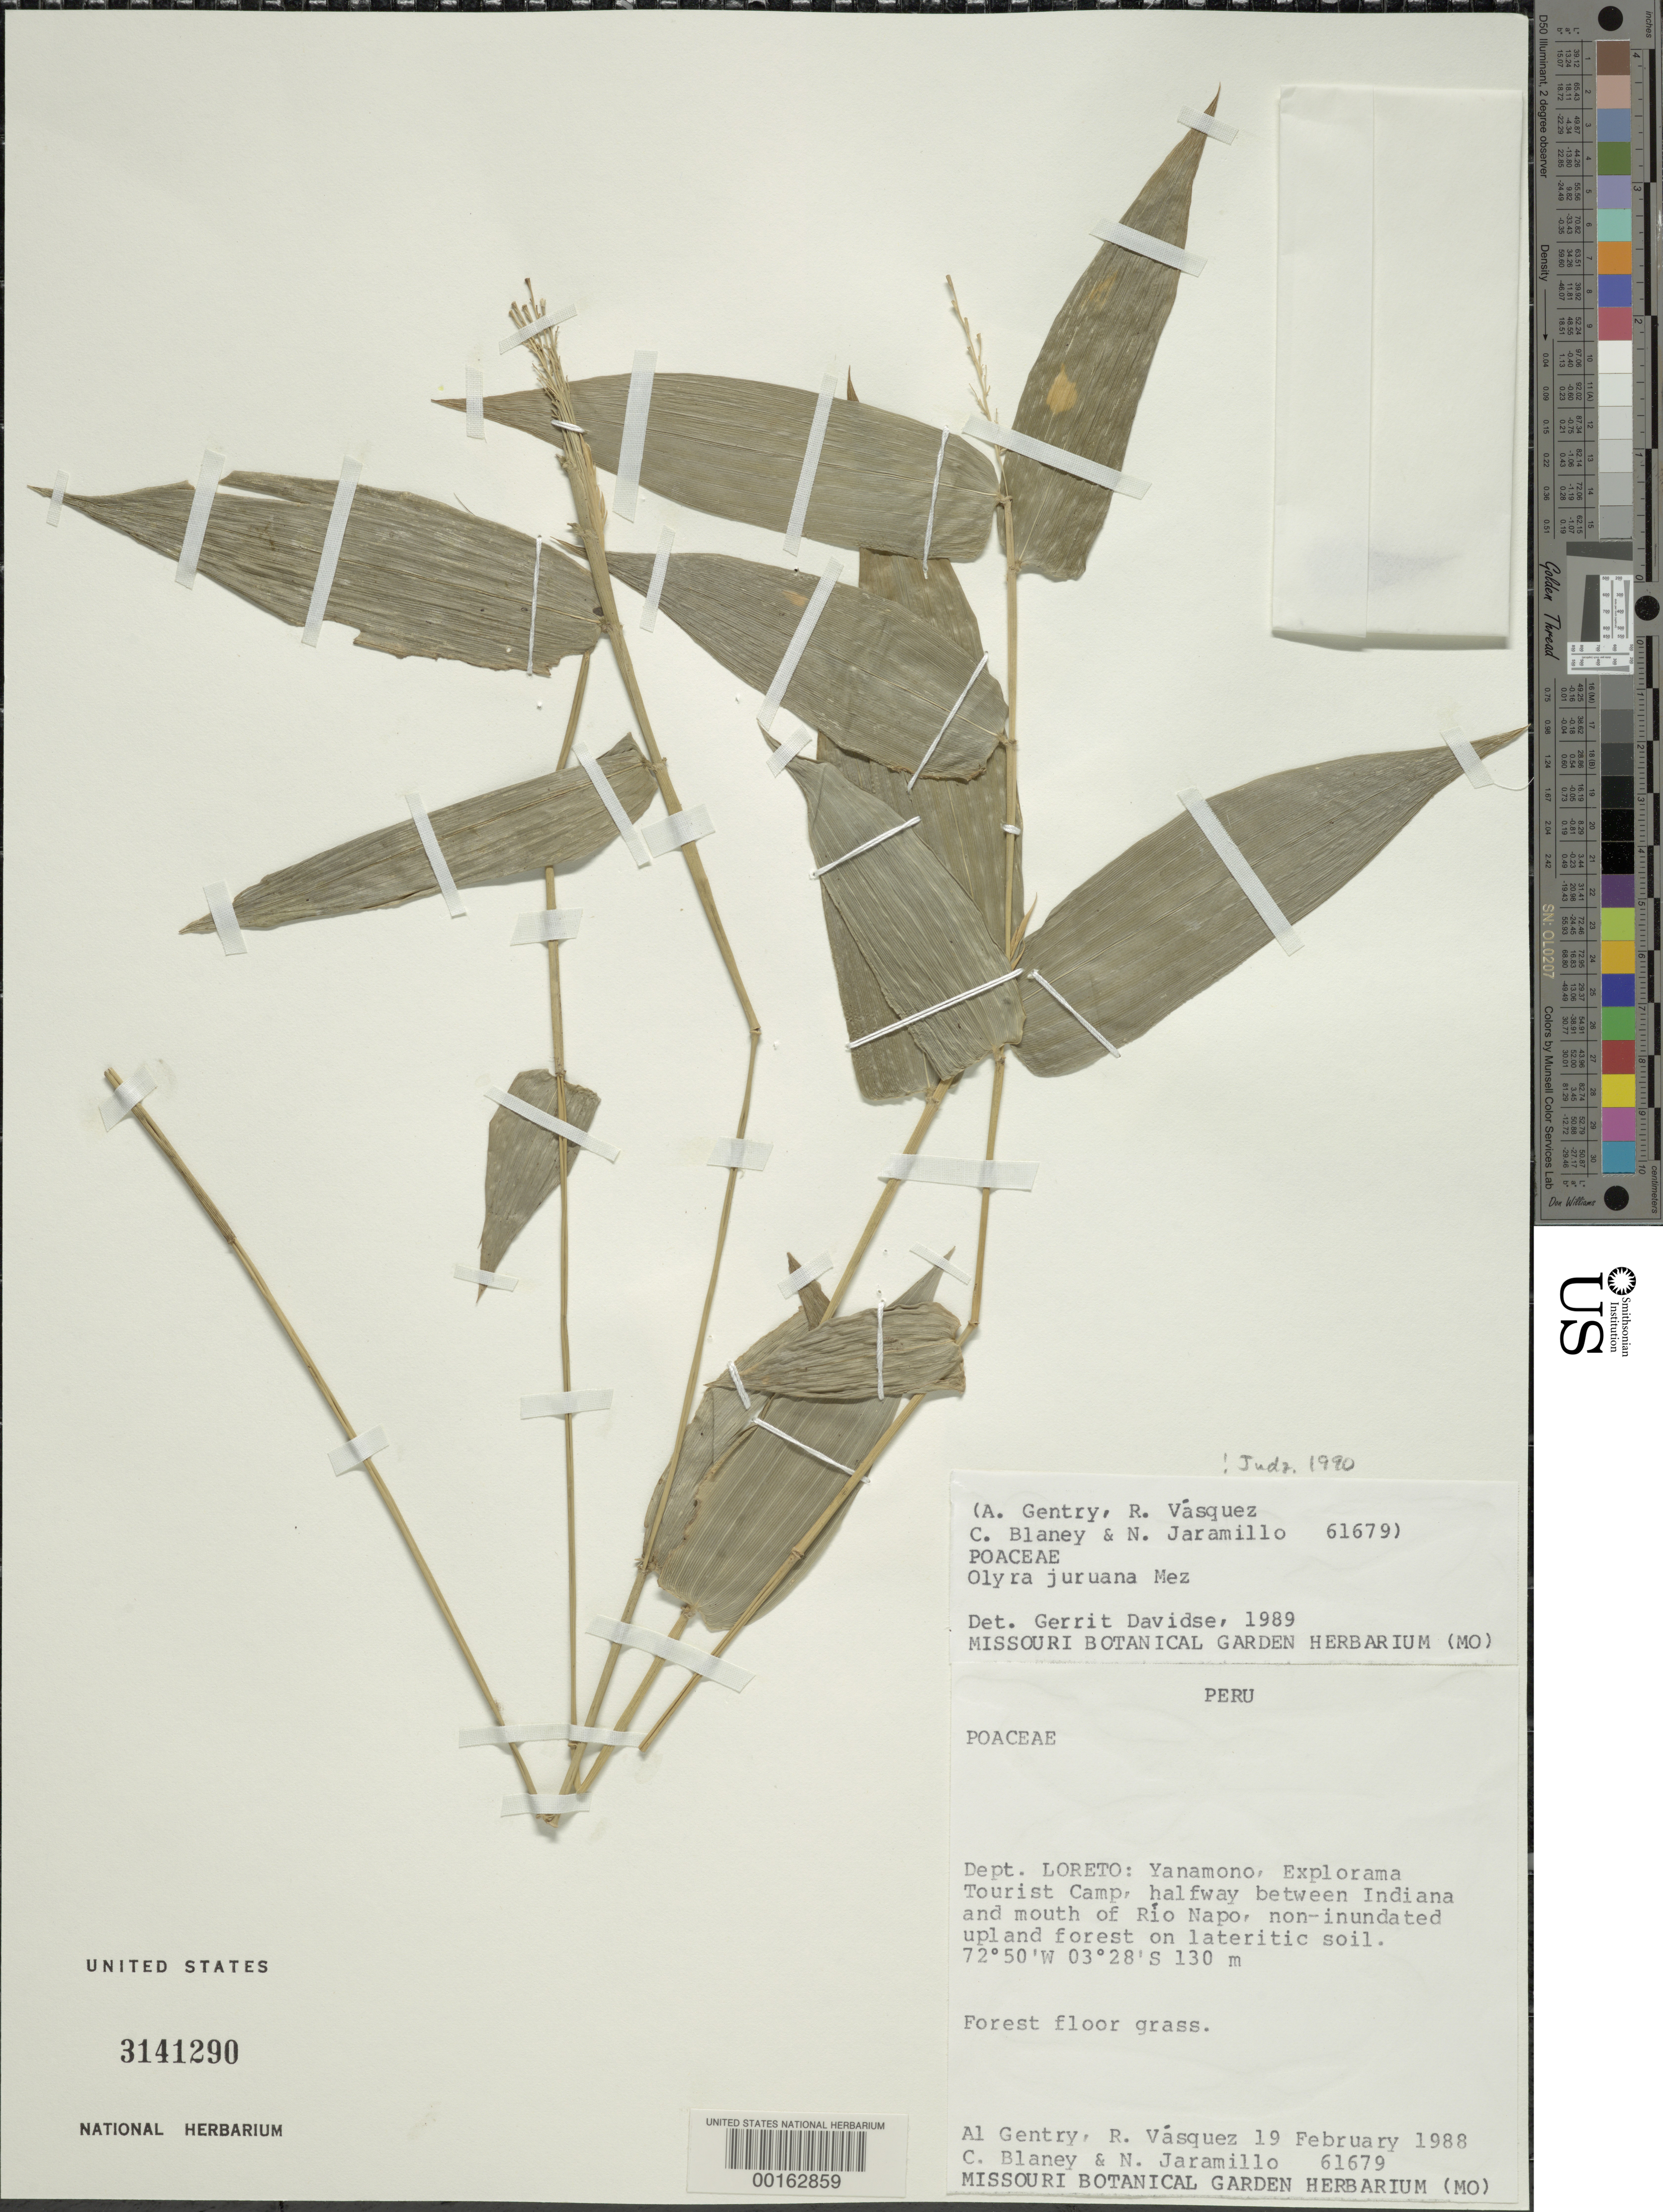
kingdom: Plantae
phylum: Tracheophyta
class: Liliopsida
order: Poales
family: Poaceae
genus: Olyra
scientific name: Olyra juruana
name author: Mez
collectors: A. H. Gentry, R. Vásquez M., N. Jaramillo & C. Blaney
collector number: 61679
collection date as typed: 02 Aug 1988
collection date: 1988-08-02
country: Peru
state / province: Loreto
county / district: Maynas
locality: Yanamono, explorama tourist camp, between indiana and mouth of rio napo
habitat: Non inundated upland forest on lateritic soil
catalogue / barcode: US 3141290